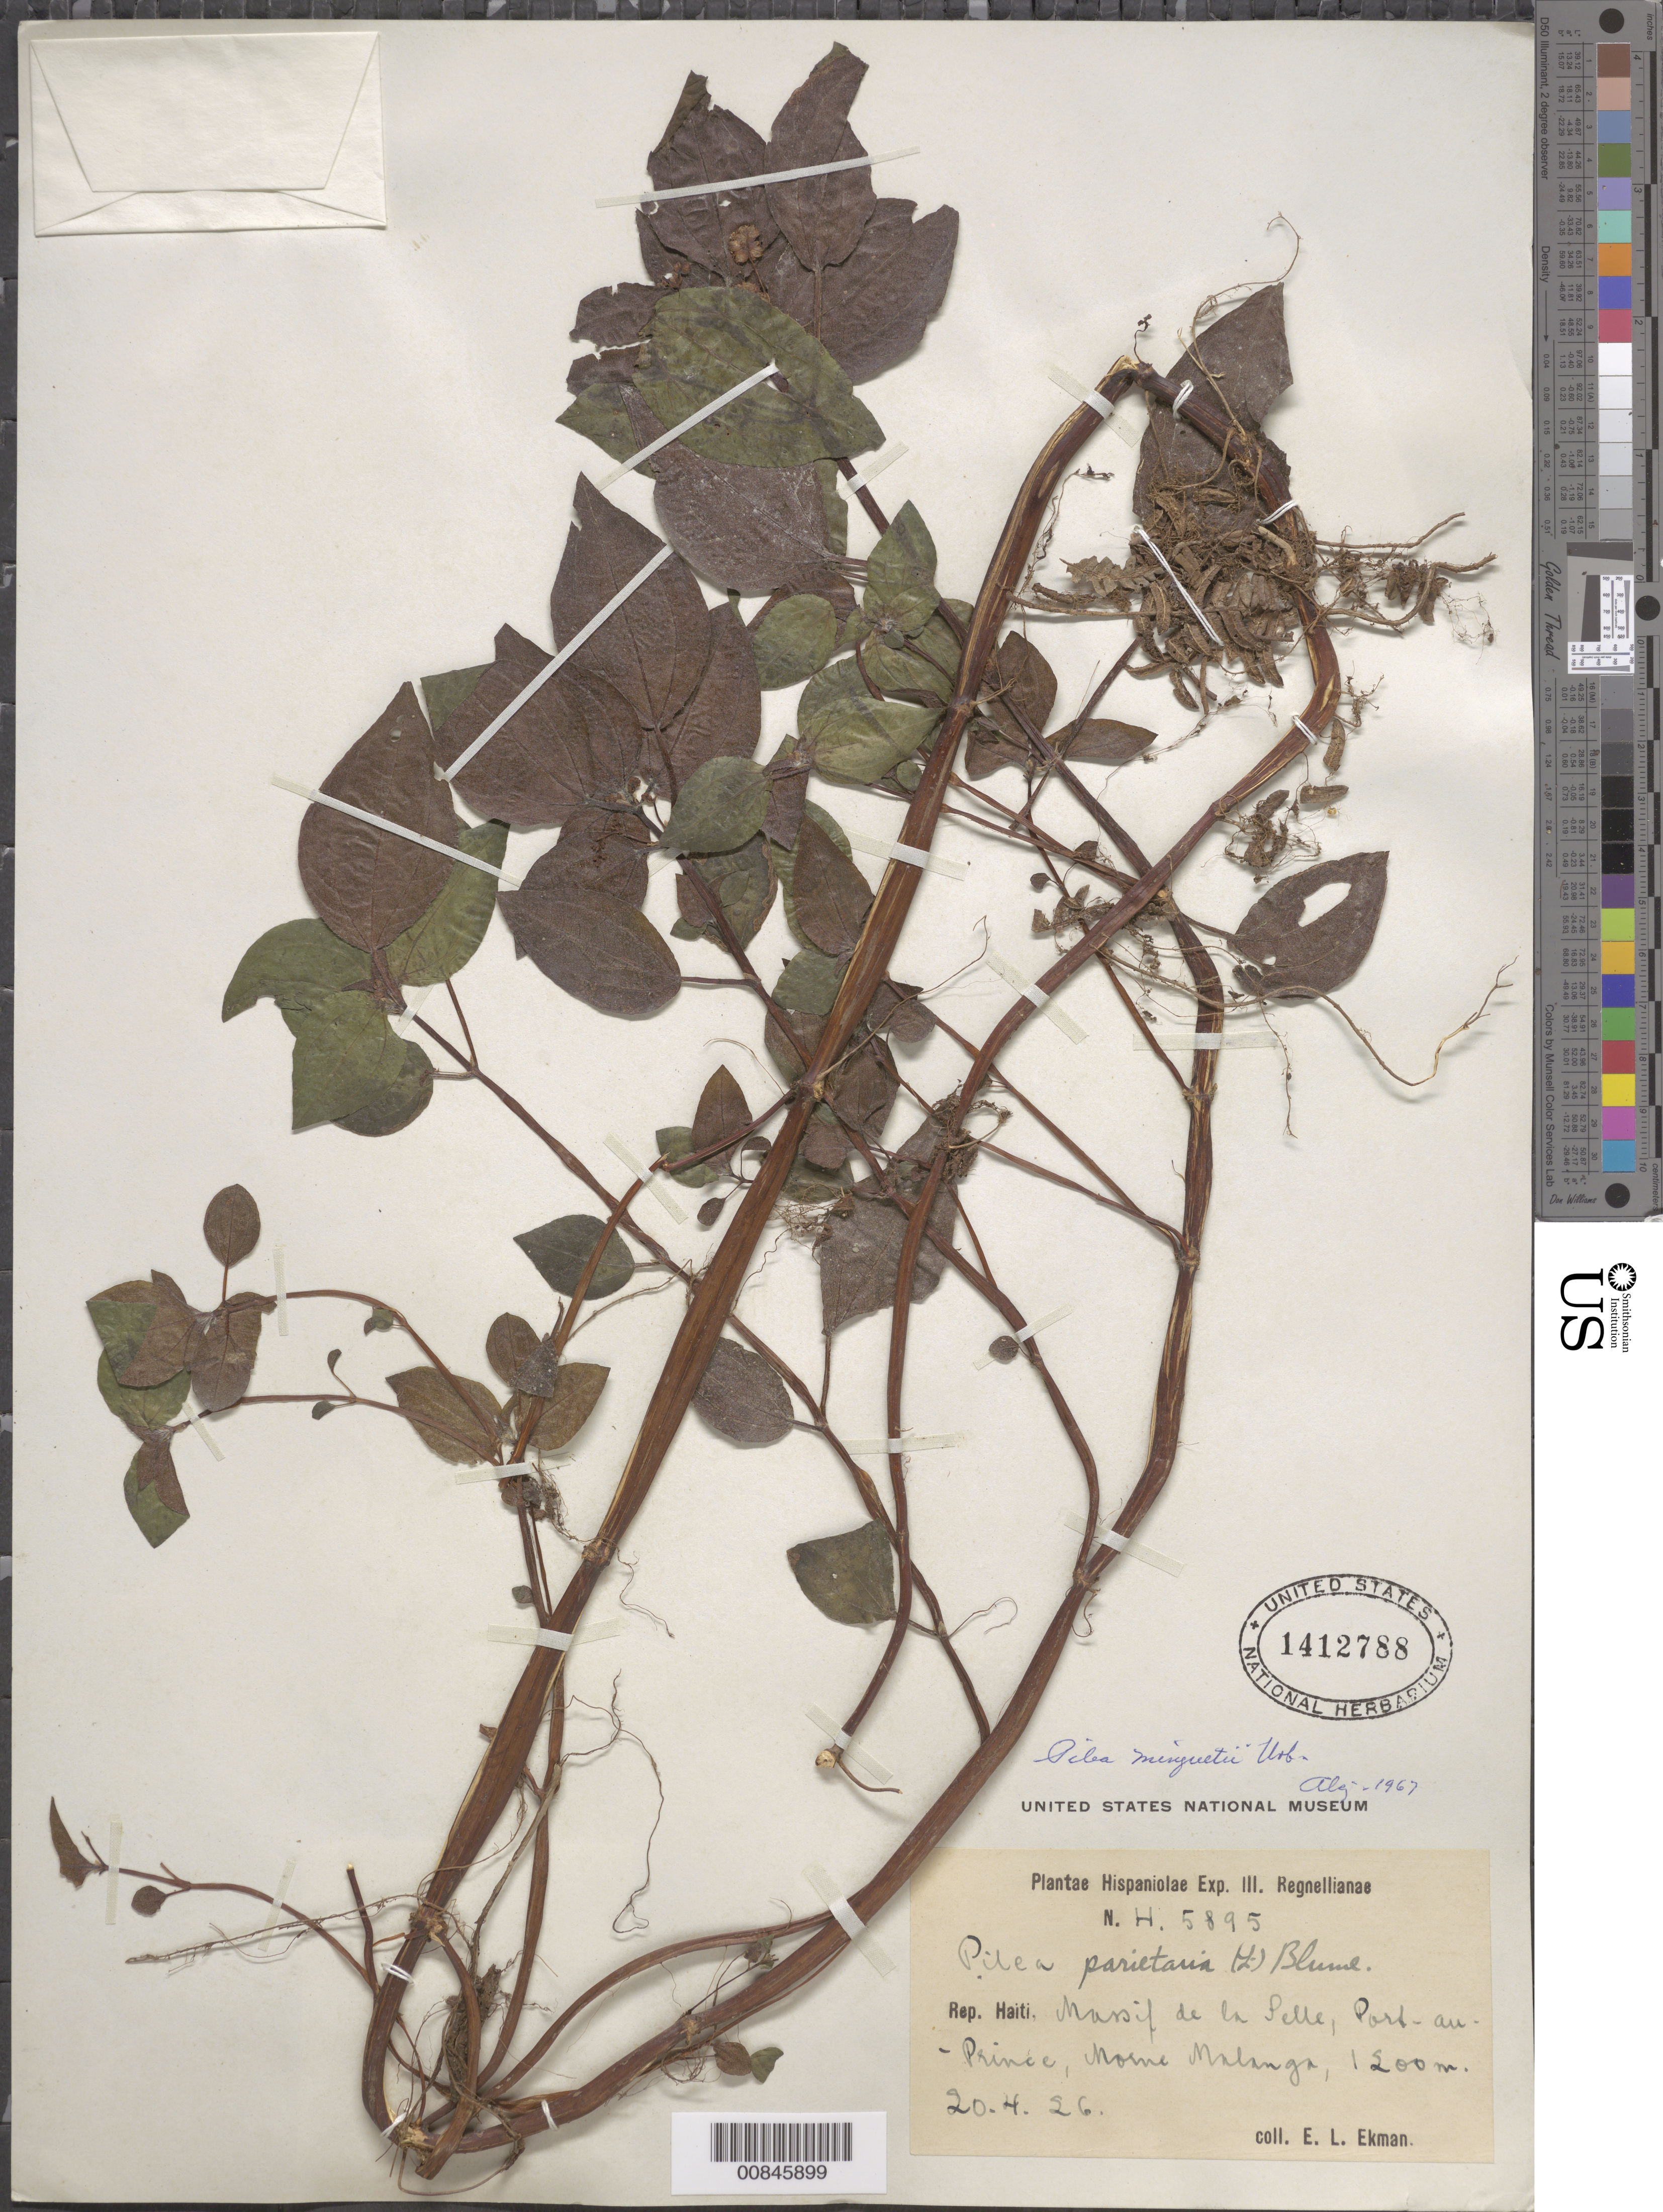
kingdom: Plantae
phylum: Tracheophyta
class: Magnoliopsida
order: Rosales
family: Urticaceae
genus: Pilea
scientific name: Pilea minguetii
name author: Urb.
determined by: Liogier, Alain H.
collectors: E. L. Ekman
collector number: H 5895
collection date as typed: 20 Apr 1926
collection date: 1926-04-20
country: Haiti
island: Hispaniola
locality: Massif de la Selle, Port-au-Prince, Morne Malanga.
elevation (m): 1200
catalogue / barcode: US 1412788